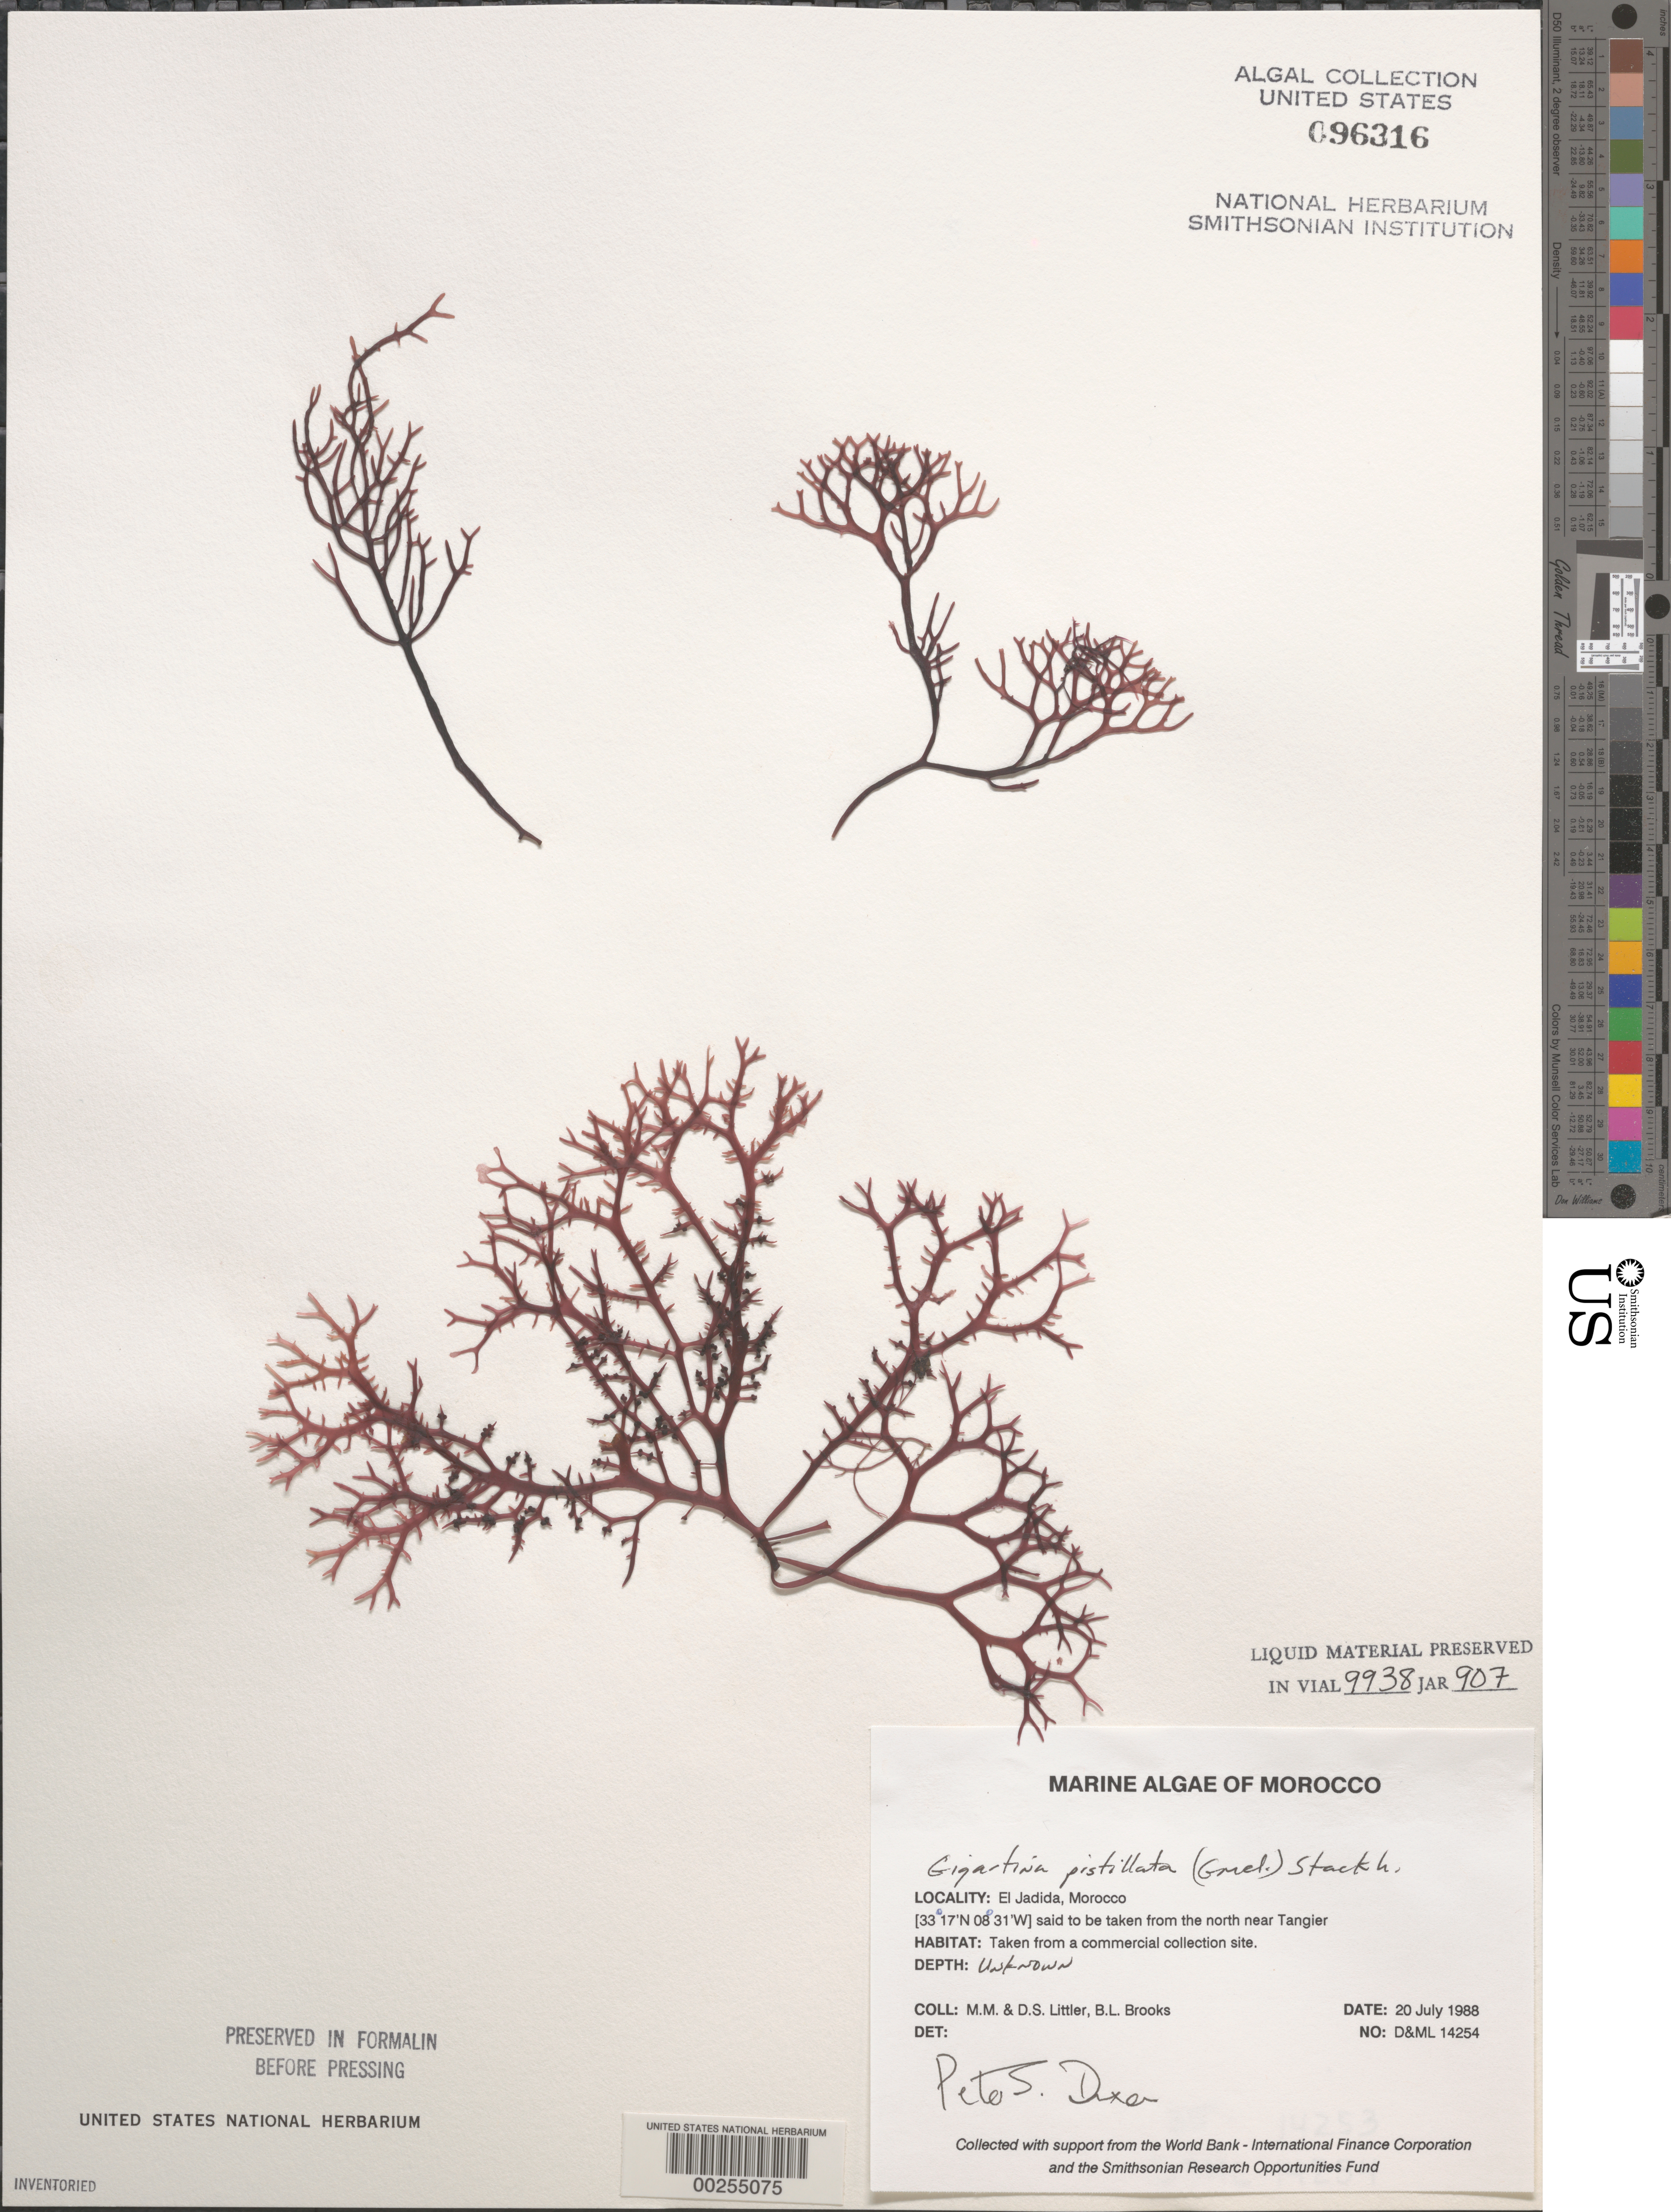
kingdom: Plantae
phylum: Rhodophyta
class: Florideophyceae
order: Gigartinales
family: Gigartinaceae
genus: Gigartina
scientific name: Gigartina pistillata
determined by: Dixon, P. S.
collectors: M. M. Littler, D. S. Littler & B. Brooks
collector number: D&ML 14254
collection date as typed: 20 Jul 1988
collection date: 1988-07-20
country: Morocco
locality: El Jadida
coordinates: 33 17'N, 08 31'W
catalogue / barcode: US 96316